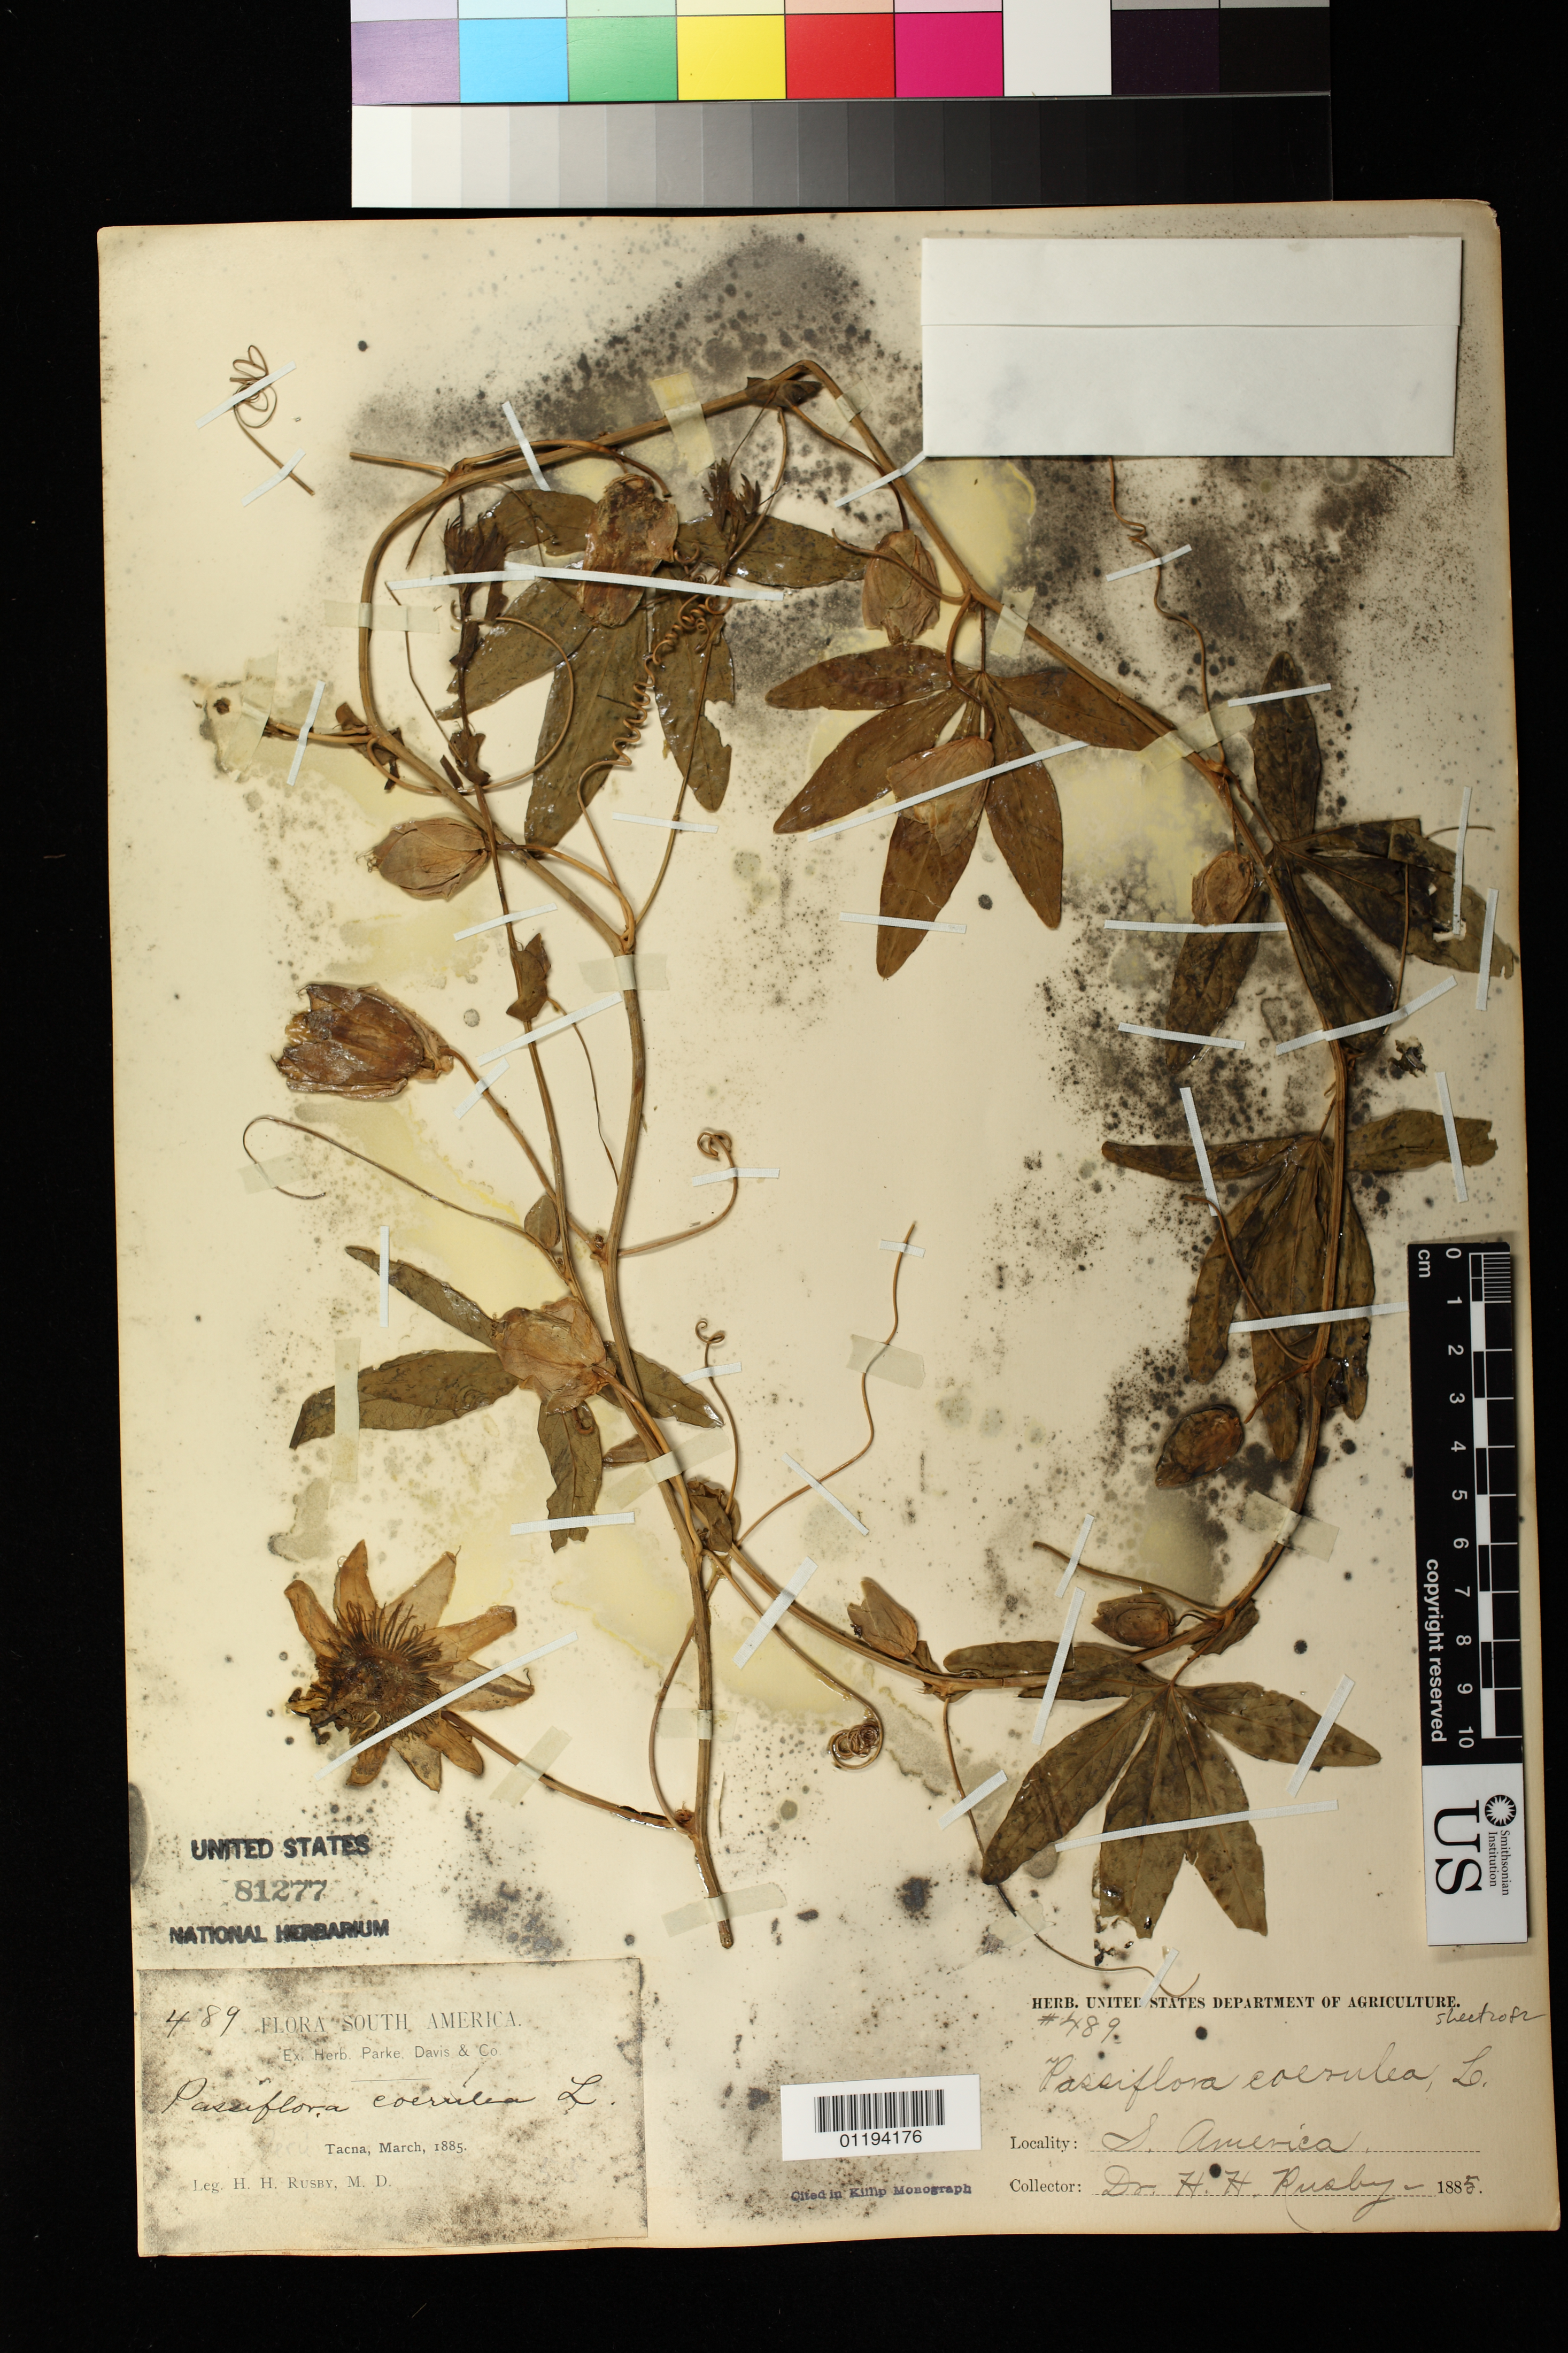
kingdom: Plantae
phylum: Tracheophyta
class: Magnoliopsida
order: Malpighiales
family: Passifloraceae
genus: Passiflora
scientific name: Passiflora caerulea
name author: L.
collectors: H. H. Rusby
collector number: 489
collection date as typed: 1885-03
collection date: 1853-03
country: Peru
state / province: Tacna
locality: Tacna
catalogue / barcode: US 81277